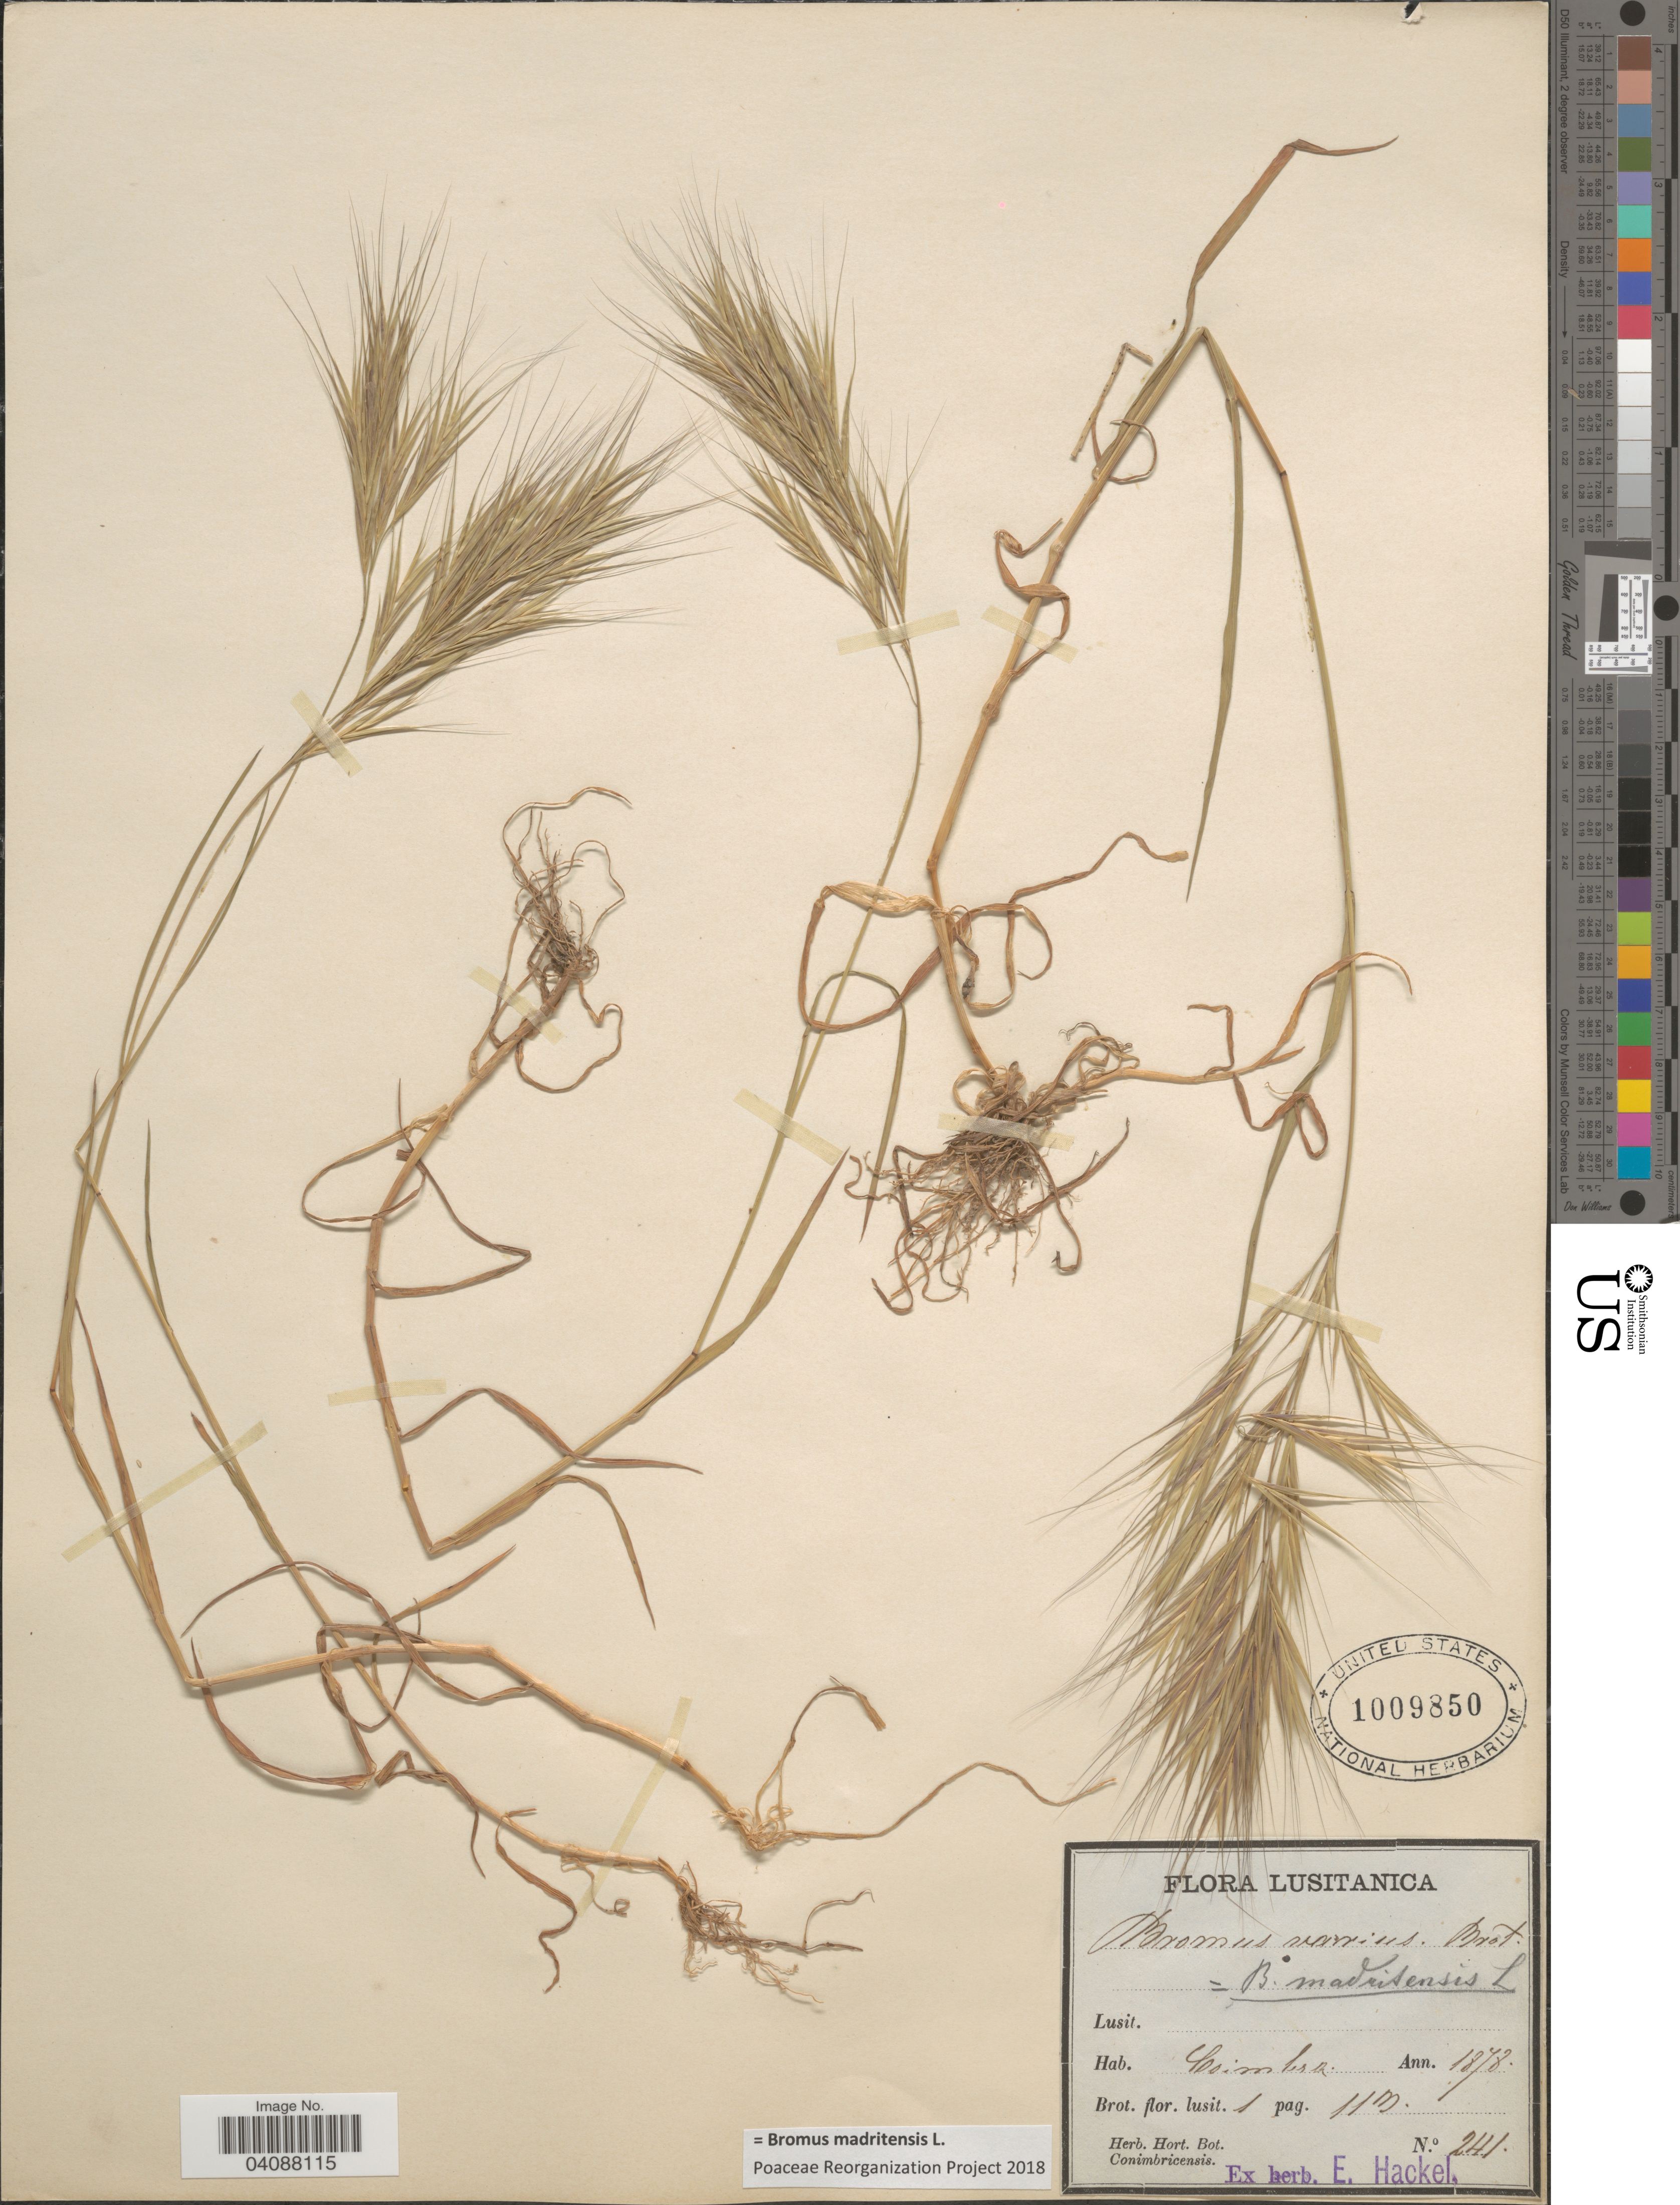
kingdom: Plantae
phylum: Tracheophyta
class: Liliopsida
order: Poales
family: Poaceae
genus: Bromus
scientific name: Bromus madritensis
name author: L.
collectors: ex herb. E. Hackel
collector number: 241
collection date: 1878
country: Portugal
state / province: Coimbra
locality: Lusitanica.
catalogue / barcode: US 1109850